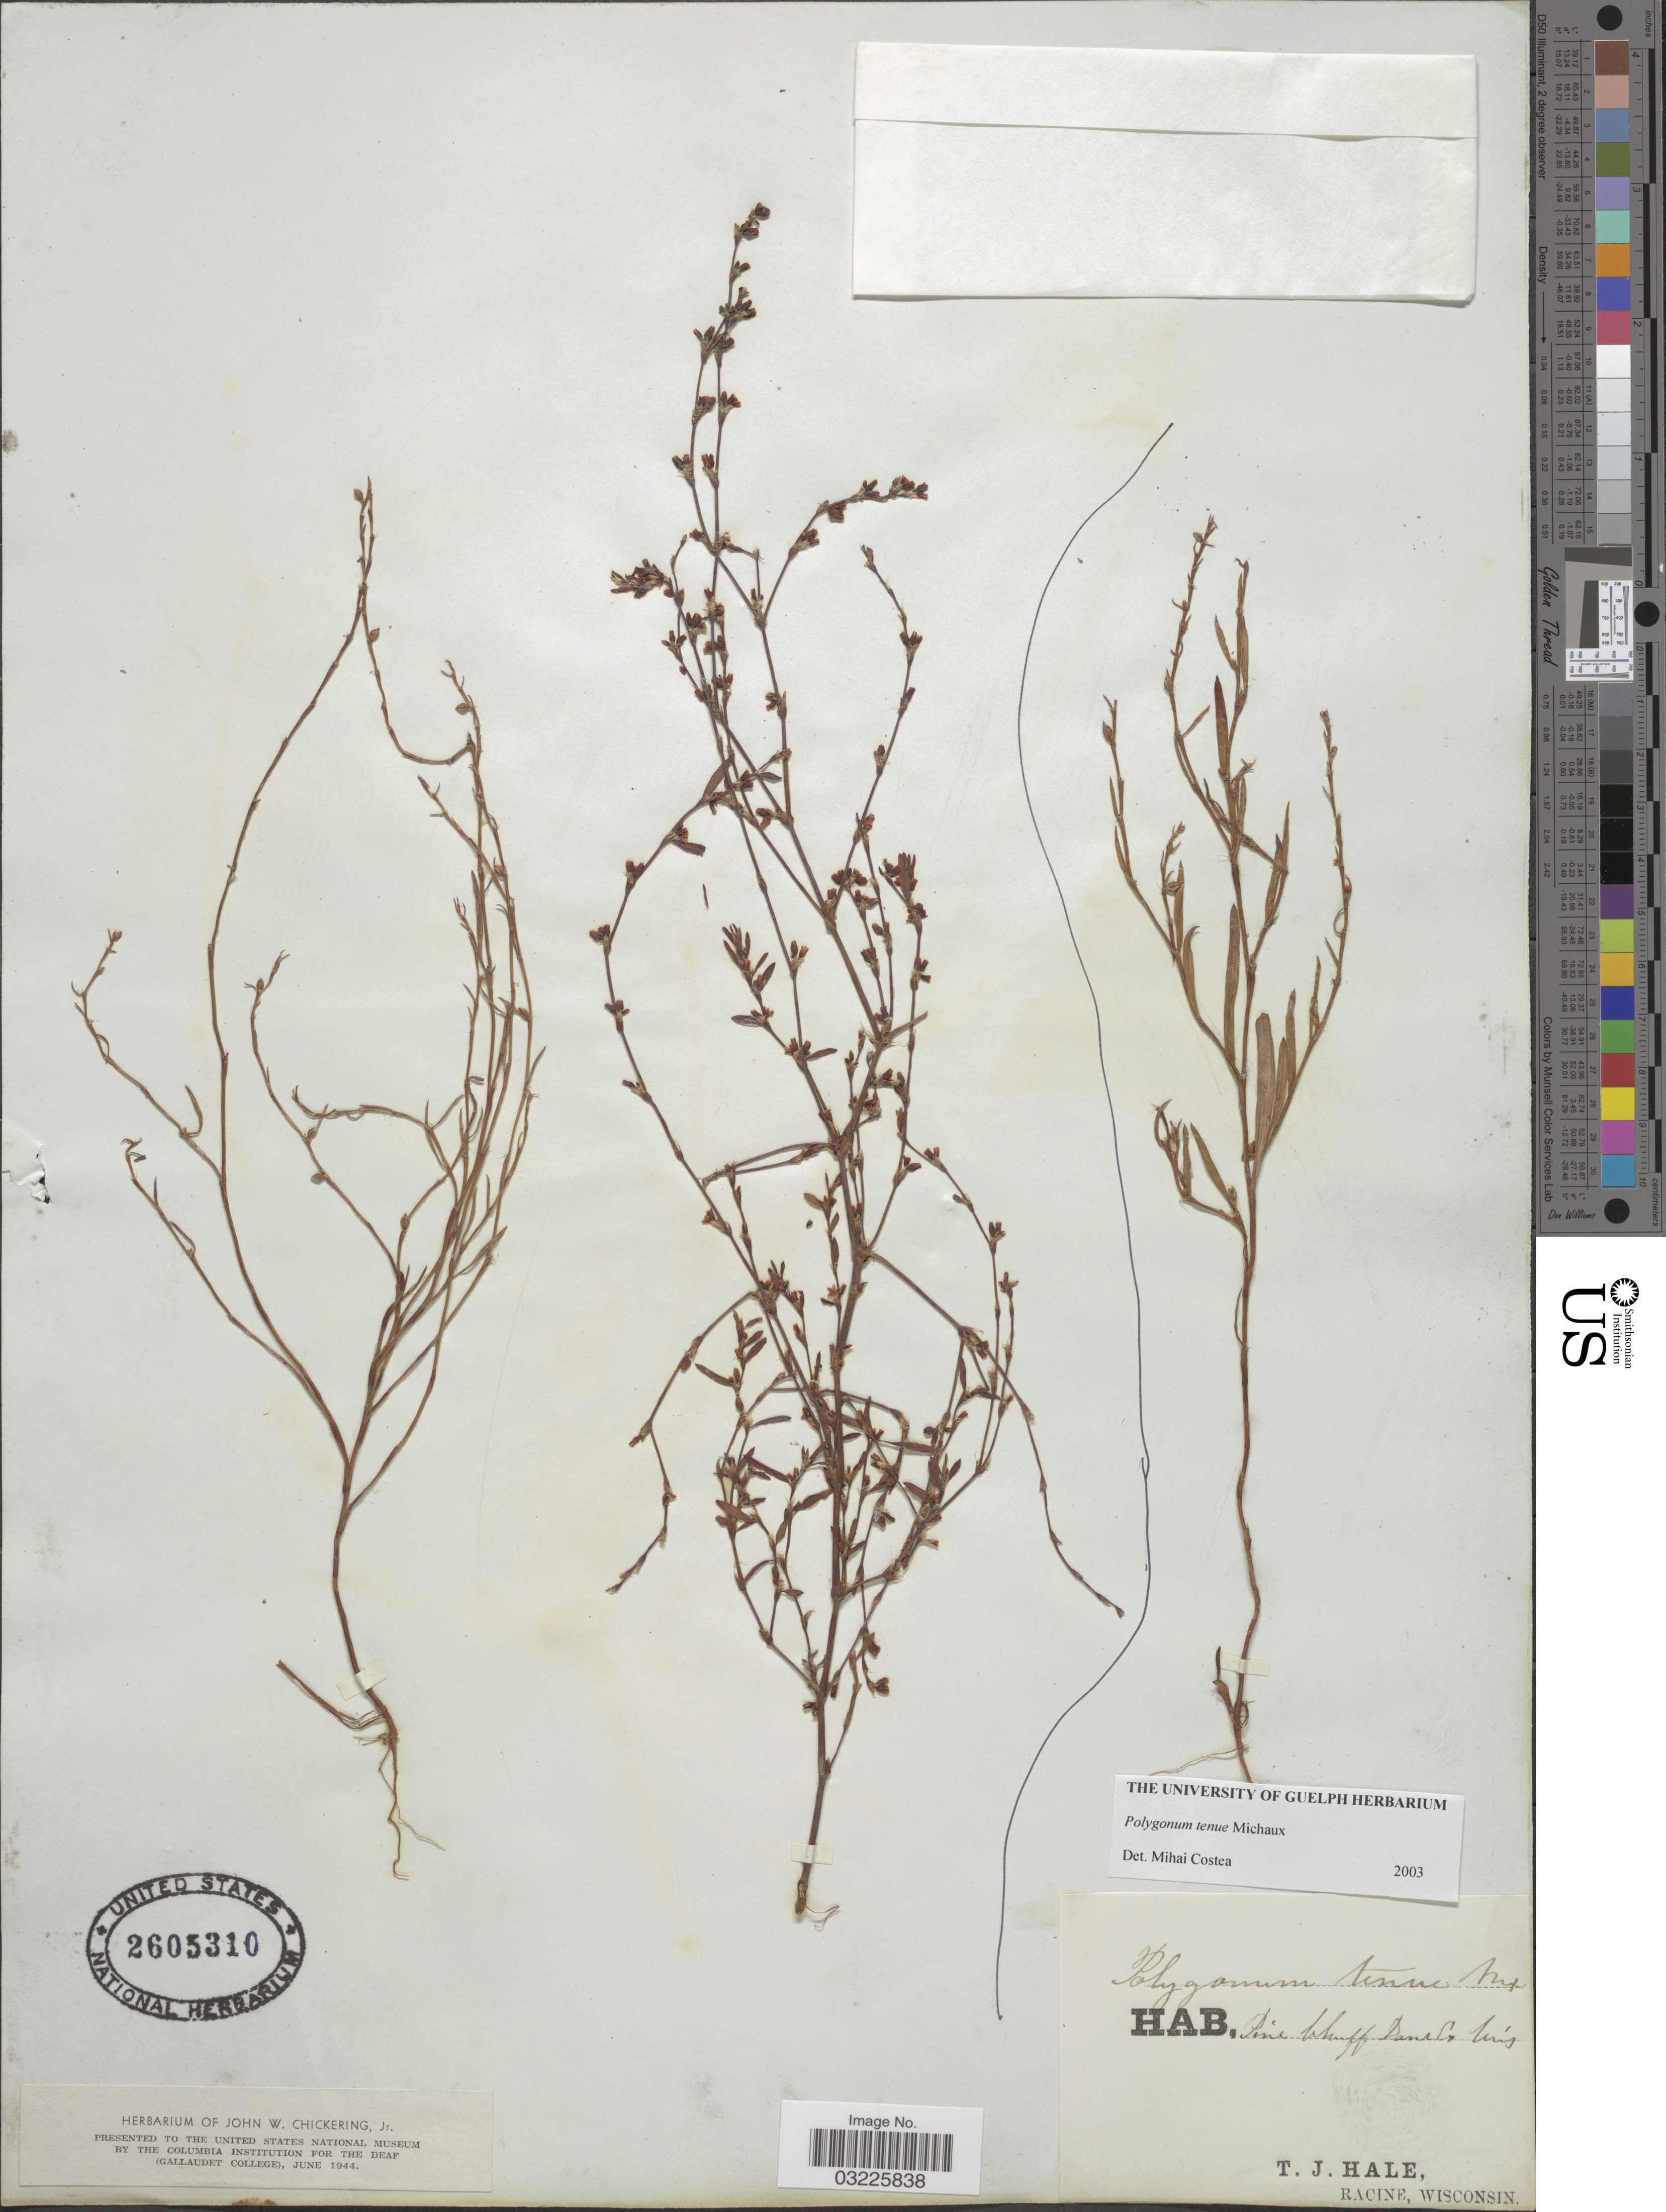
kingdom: Plantae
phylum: Tracheophyta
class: Magnoliopsida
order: Caryophyllales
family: Polygonaceae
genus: Polygonum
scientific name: Polygonum tenue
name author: F. Michx.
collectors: T. Hale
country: United States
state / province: Wisconsin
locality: Dane Co.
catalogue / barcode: US 2605310